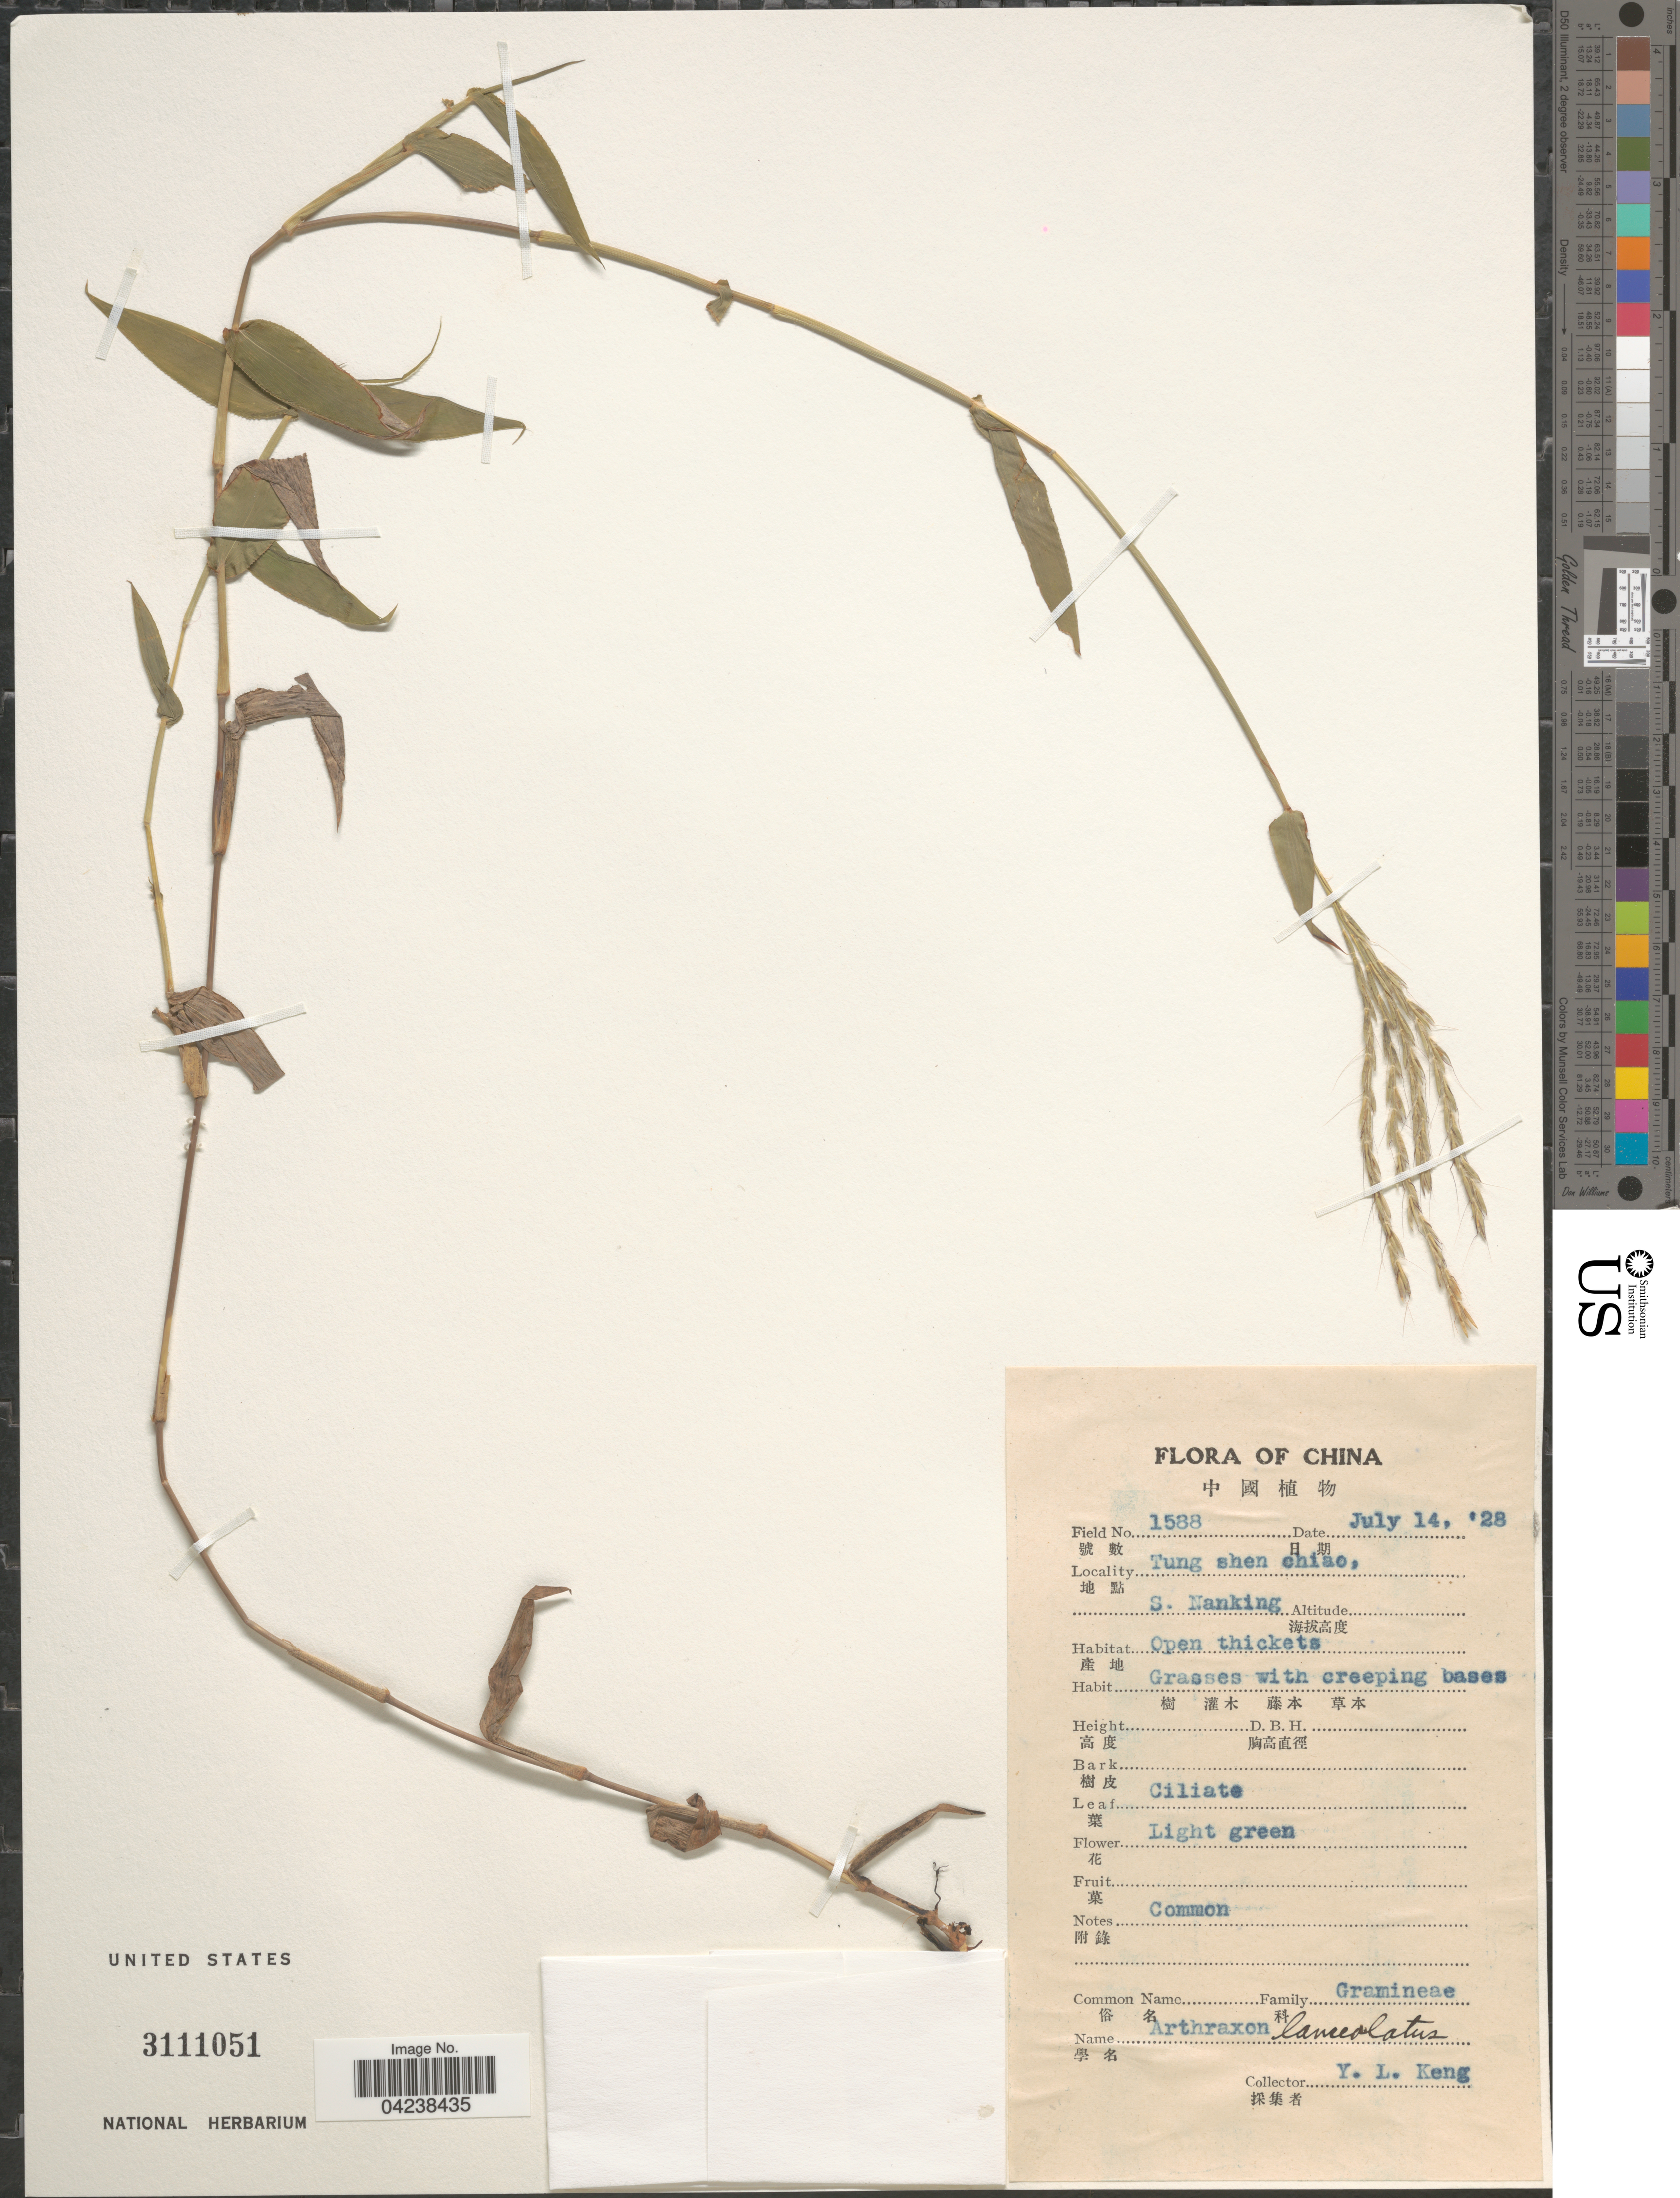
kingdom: Plantae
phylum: Tracheophyta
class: Liliopsida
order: Poales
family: Poaceae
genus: Arthraxon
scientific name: Arthraxon lanceolatus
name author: (Roxb.) Hochst.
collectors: Y. L. Keng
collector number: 1588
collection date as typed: Transcribed d/m/y: 14/7/28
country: China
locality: Tung shen chiao. S. Nanking.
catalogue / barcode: US 3111051